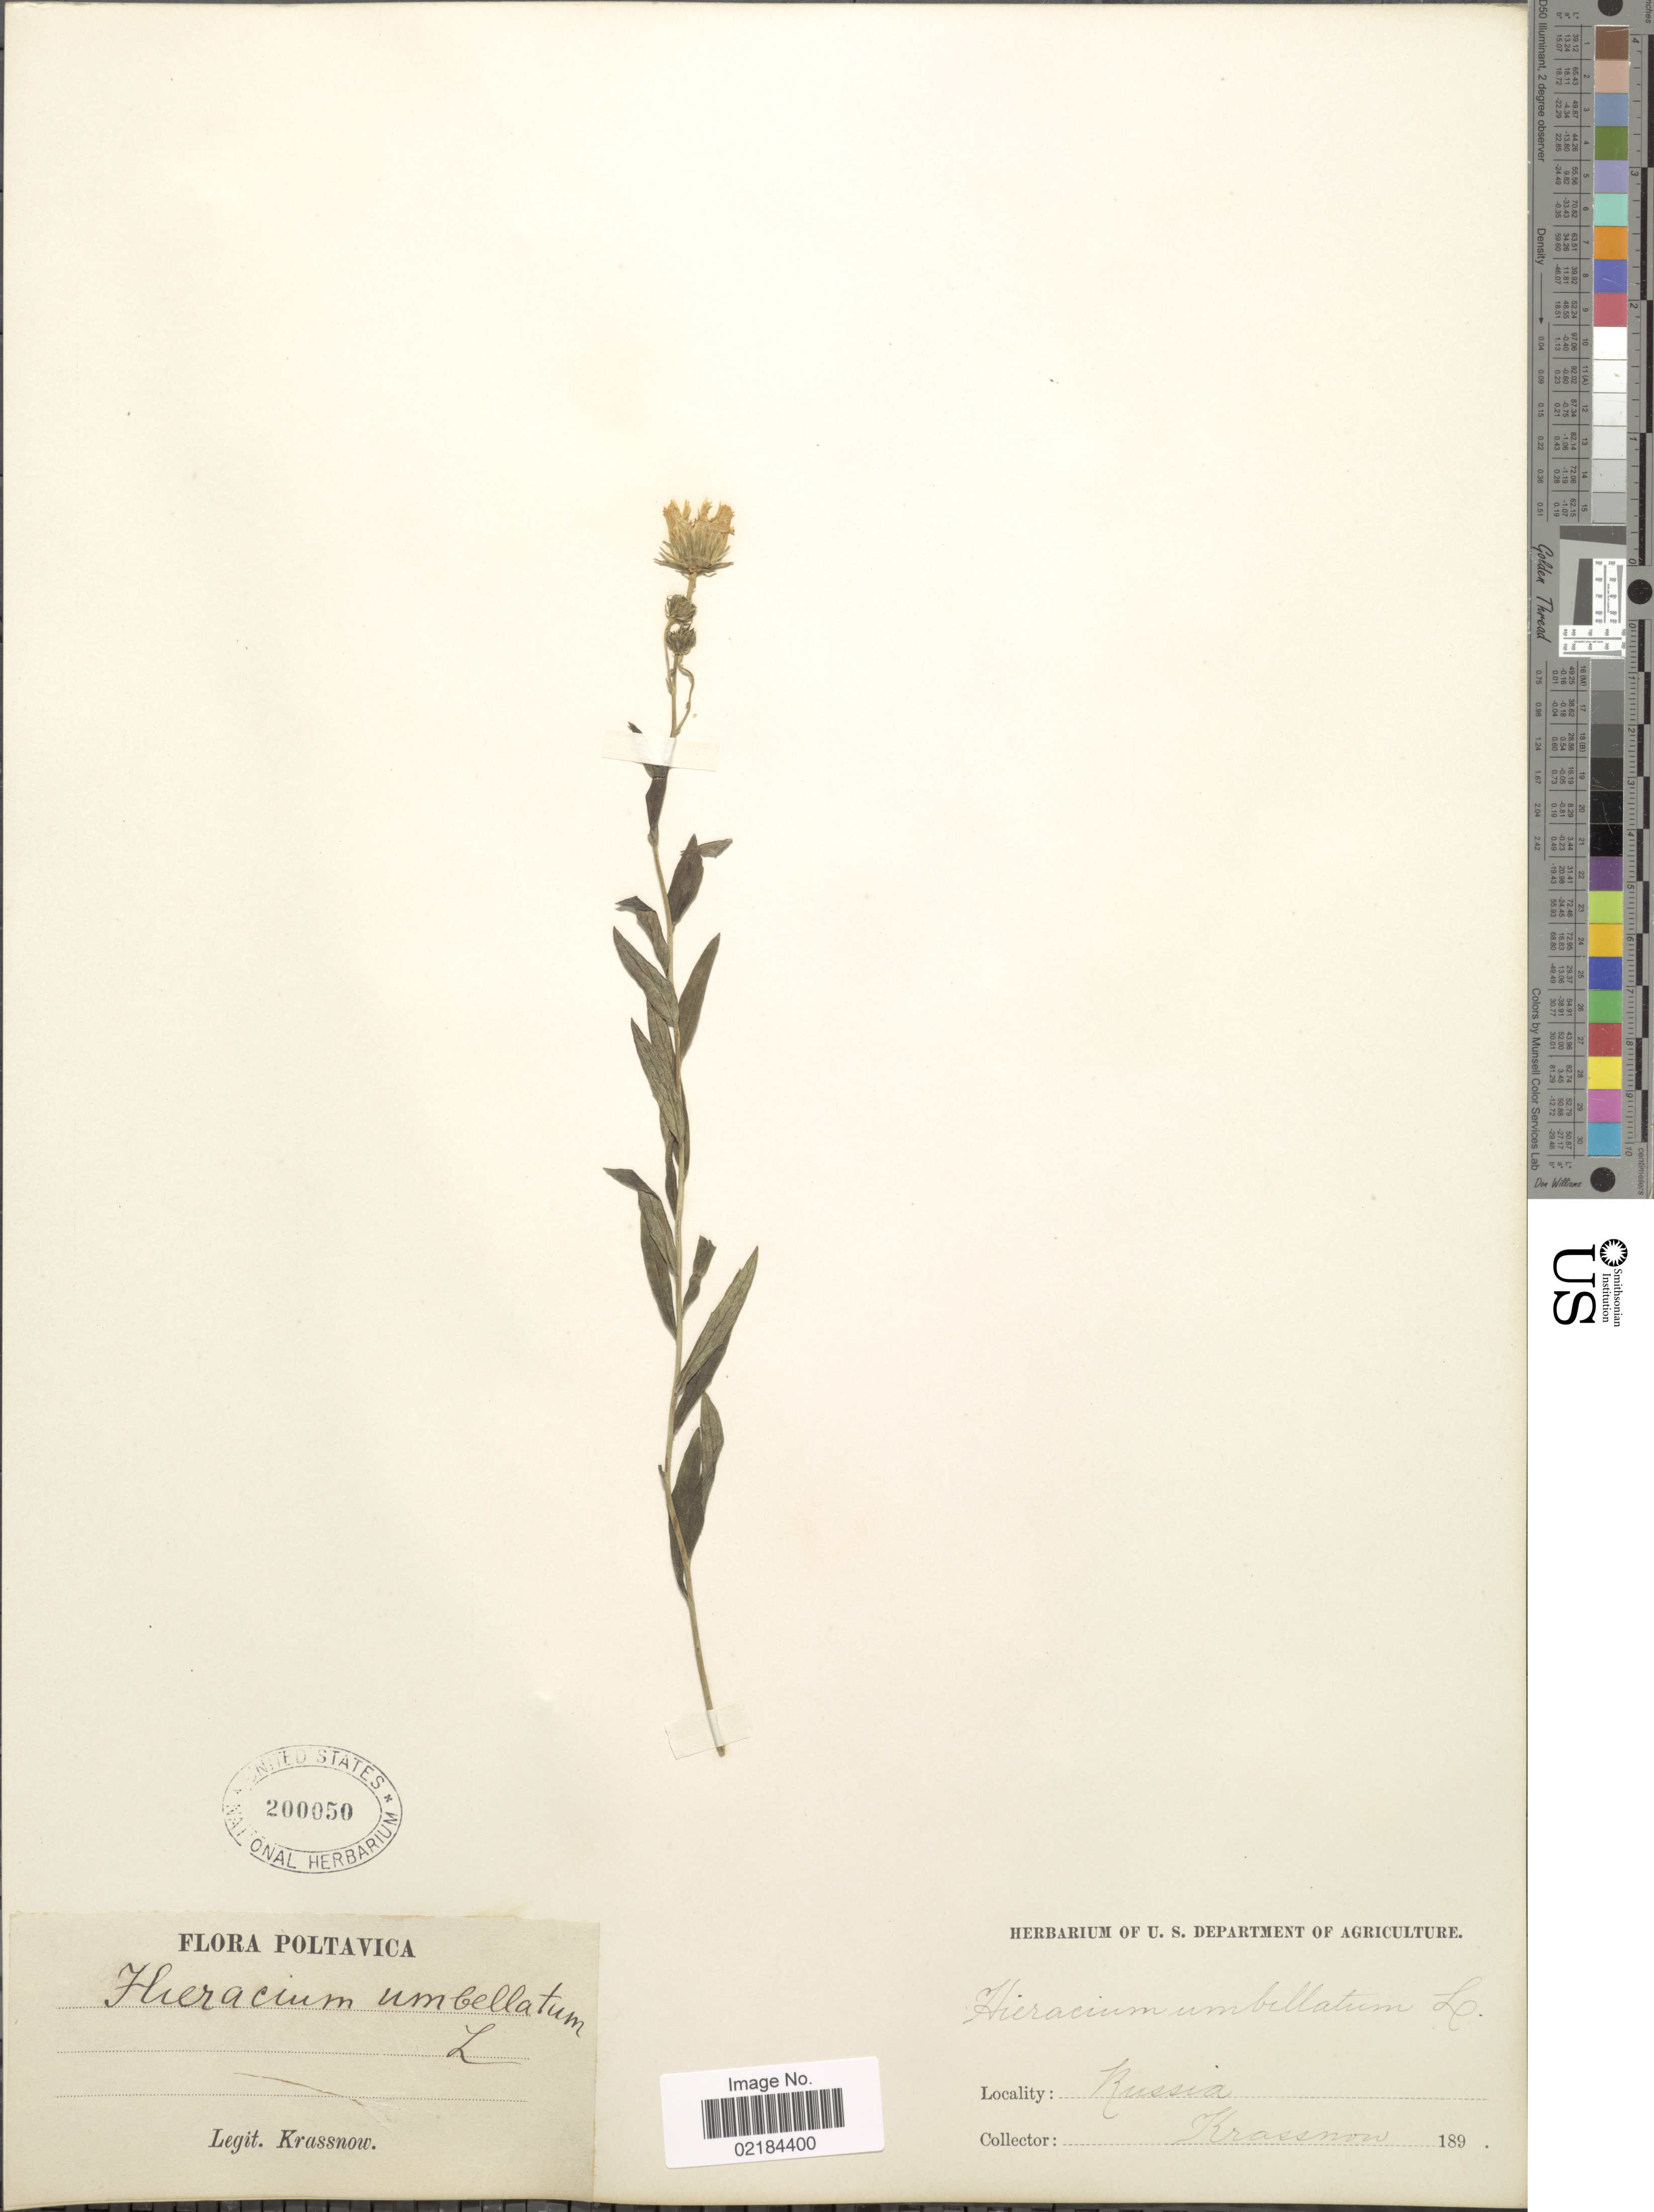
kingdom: Plantae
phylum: Tracheophyta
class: Magnoliopsida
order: Asterales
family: Asteraceae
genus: Hieracium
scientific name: Hieracium umbellatum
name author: L.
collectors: -. Krassnow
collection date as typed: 189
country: Ukraine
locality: Russia. Poltavica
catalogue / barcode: US 200050